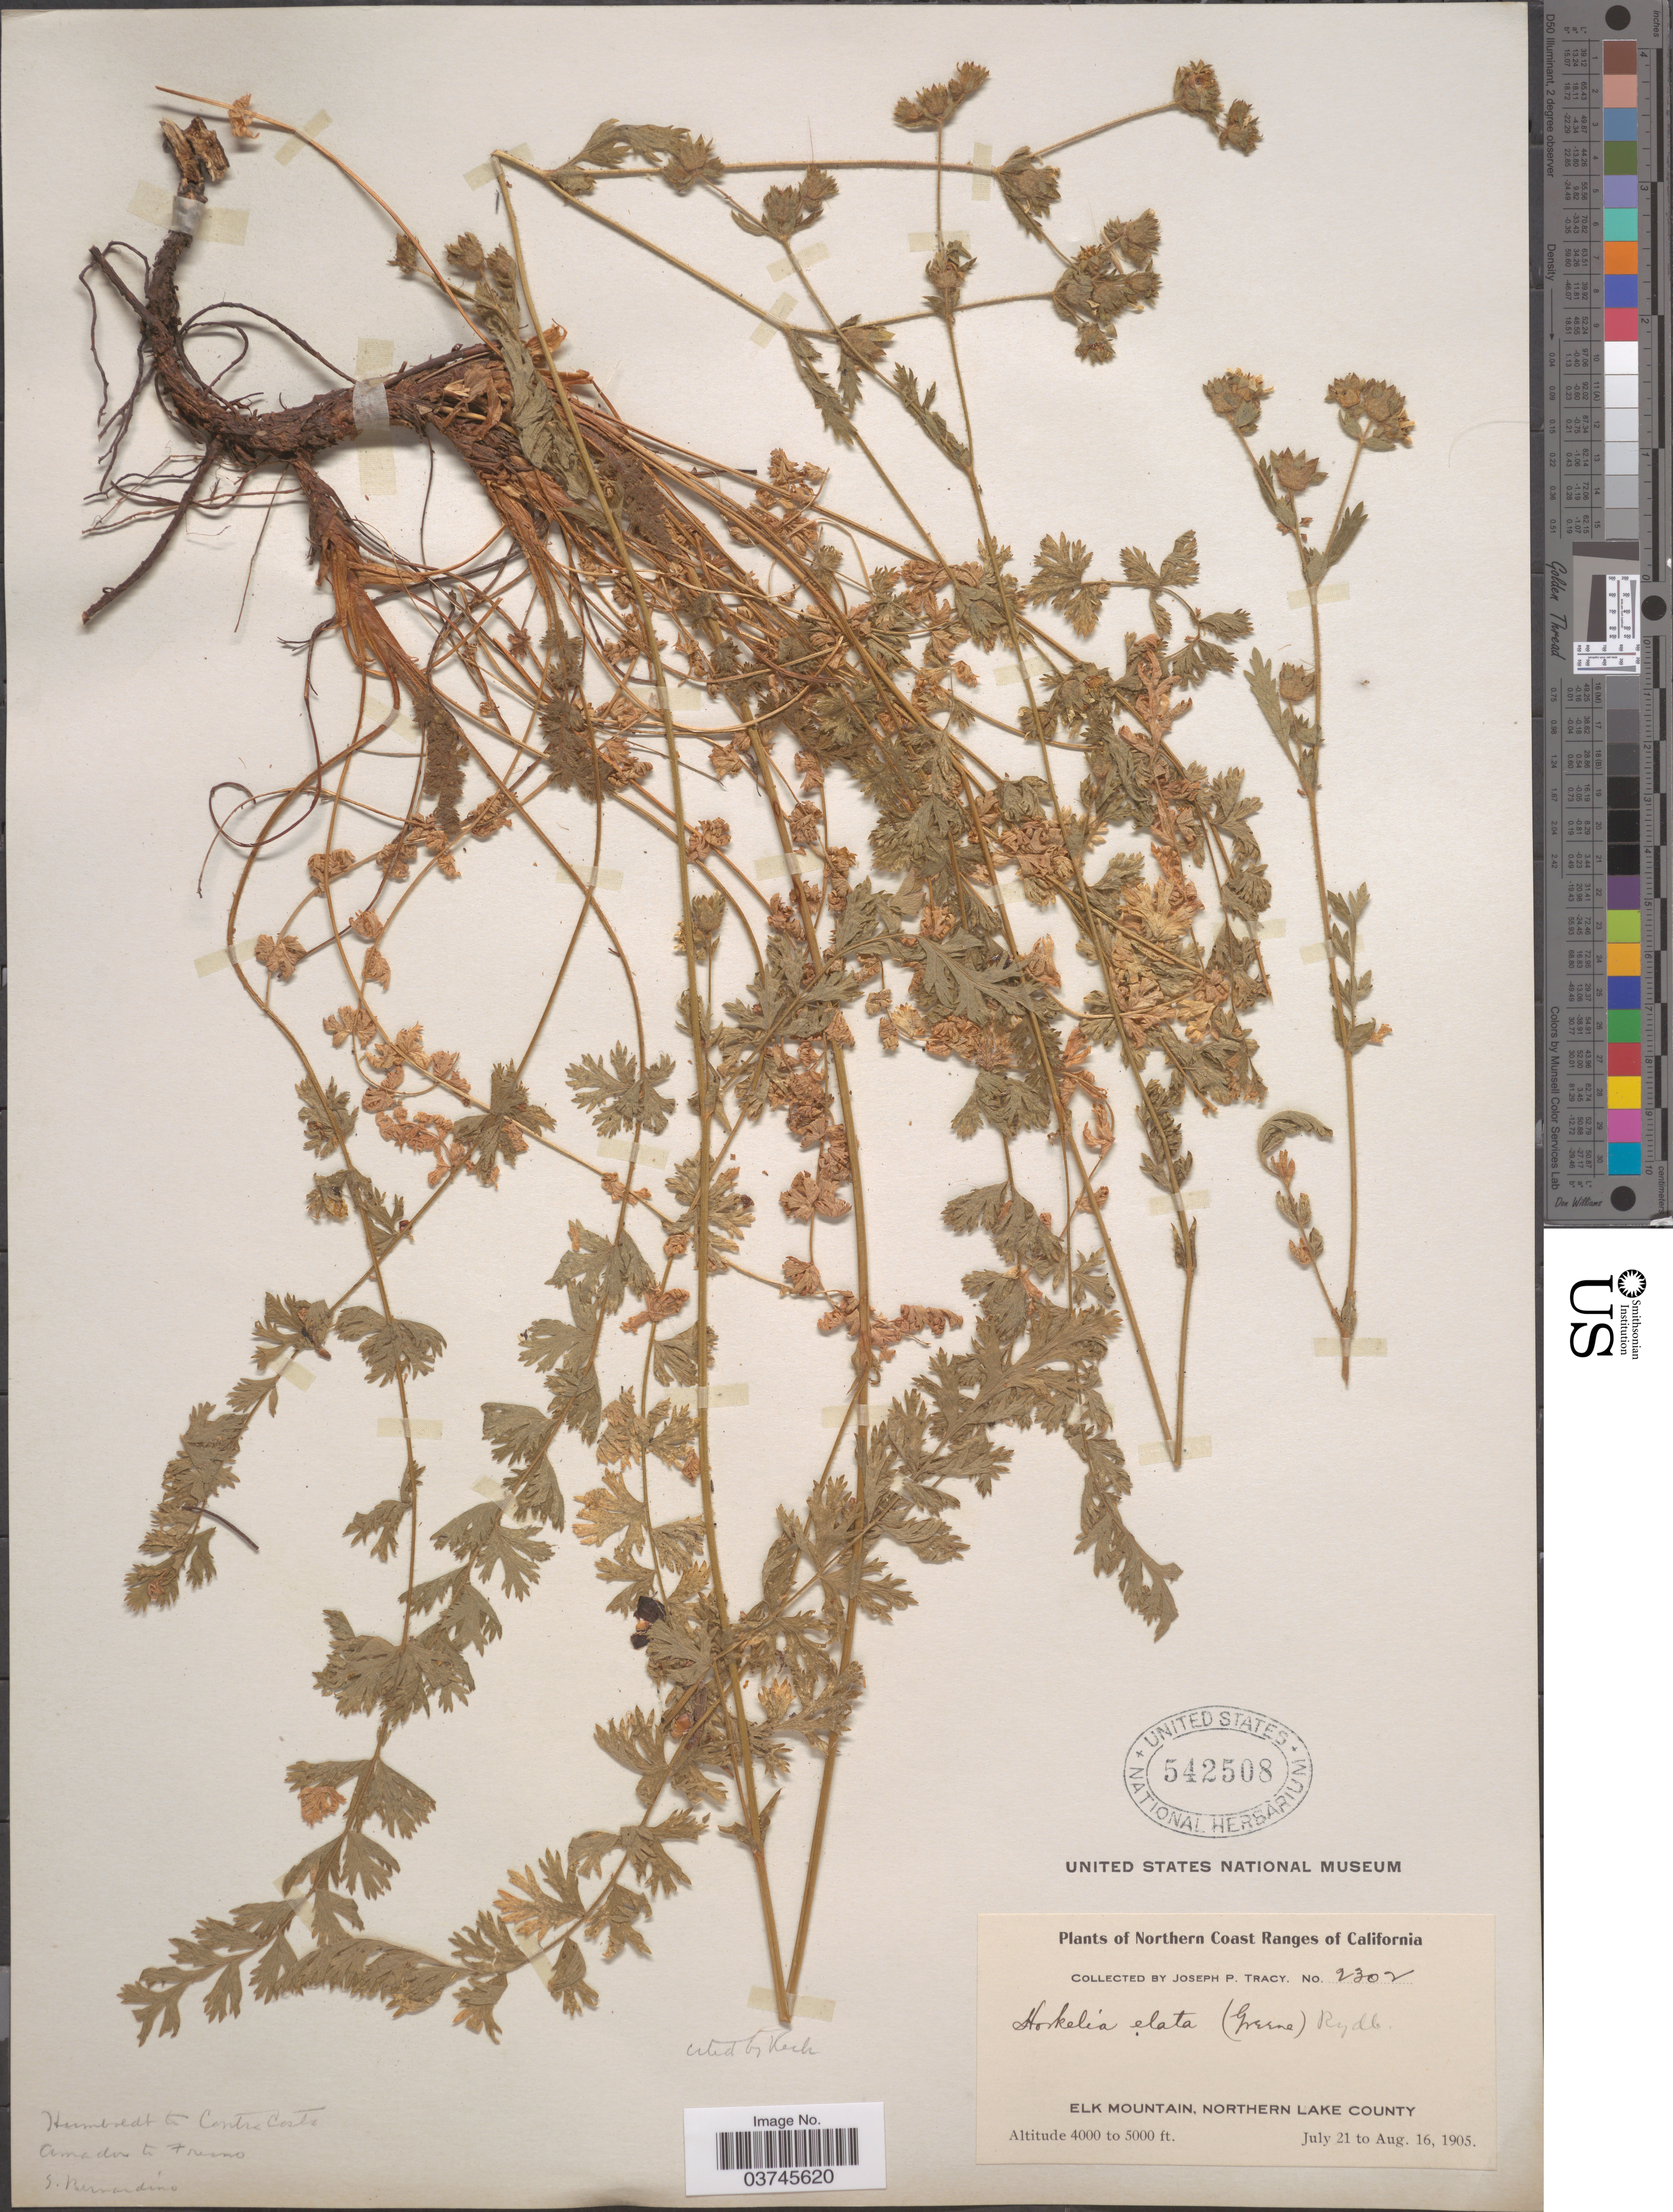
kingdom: Plantae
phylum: Tracheophyta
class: Magnoliopsida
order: Rosales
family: Rosaceae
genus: Potentilla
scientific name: Potentilla californica var. elata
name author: Greene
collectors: J. Tracy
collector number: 2302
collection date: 1905-07-21/1905-08-16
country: United States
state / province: California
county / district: San Bernardino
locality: Northern Coast Ranges of California. Elk Mountain, Northern Lake County. Humboldt to Contra Costa, Amador to Fresno, S. Bernardino. [unsure placement]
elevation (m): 1219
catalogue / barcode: US 542508